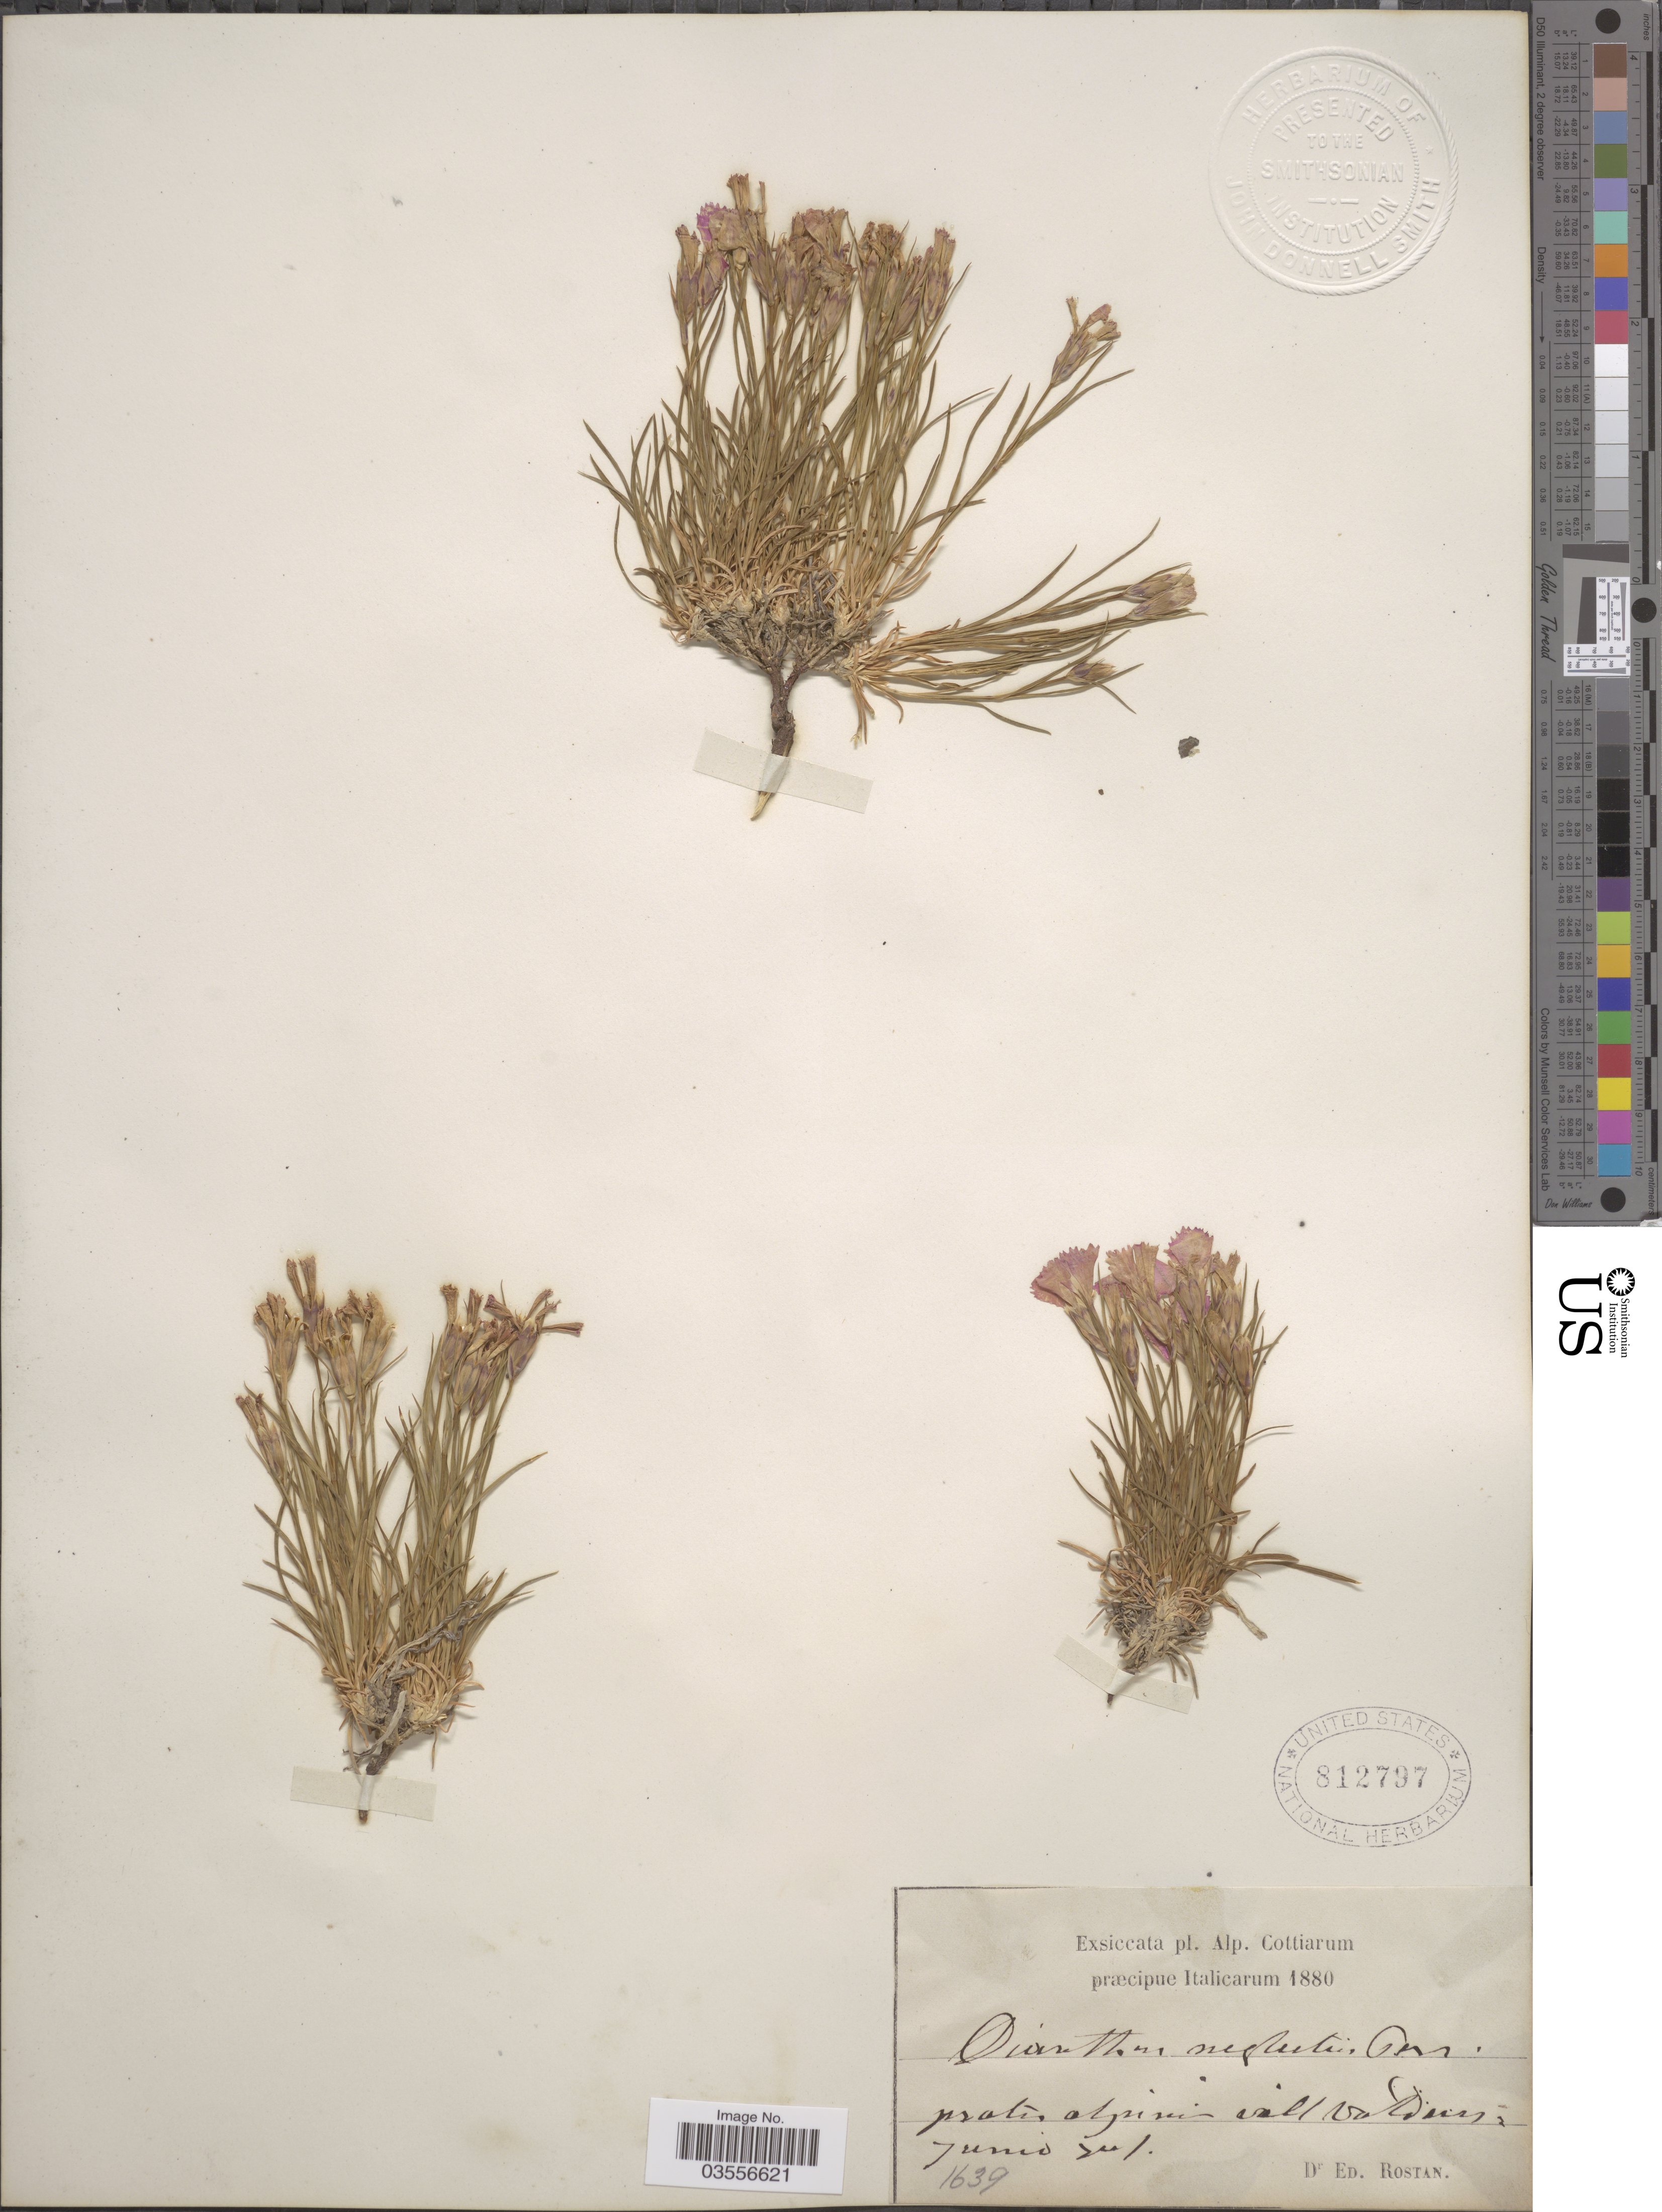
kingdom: Plantae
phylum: Tracheophyta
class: Magnoliopsida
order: Caryophyllales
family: Caryophyllaceae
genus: Dianthus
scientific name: Dianthus neglectus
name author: Loisel.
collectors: E. Rostan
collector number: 1639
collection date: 1880-06/1880-07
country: Italy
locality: Pl. Alp Cottiarum præcipue Italicarum. Pratis alpinis vall [interpreted] valduis [interpreted].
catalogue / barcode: US 812797